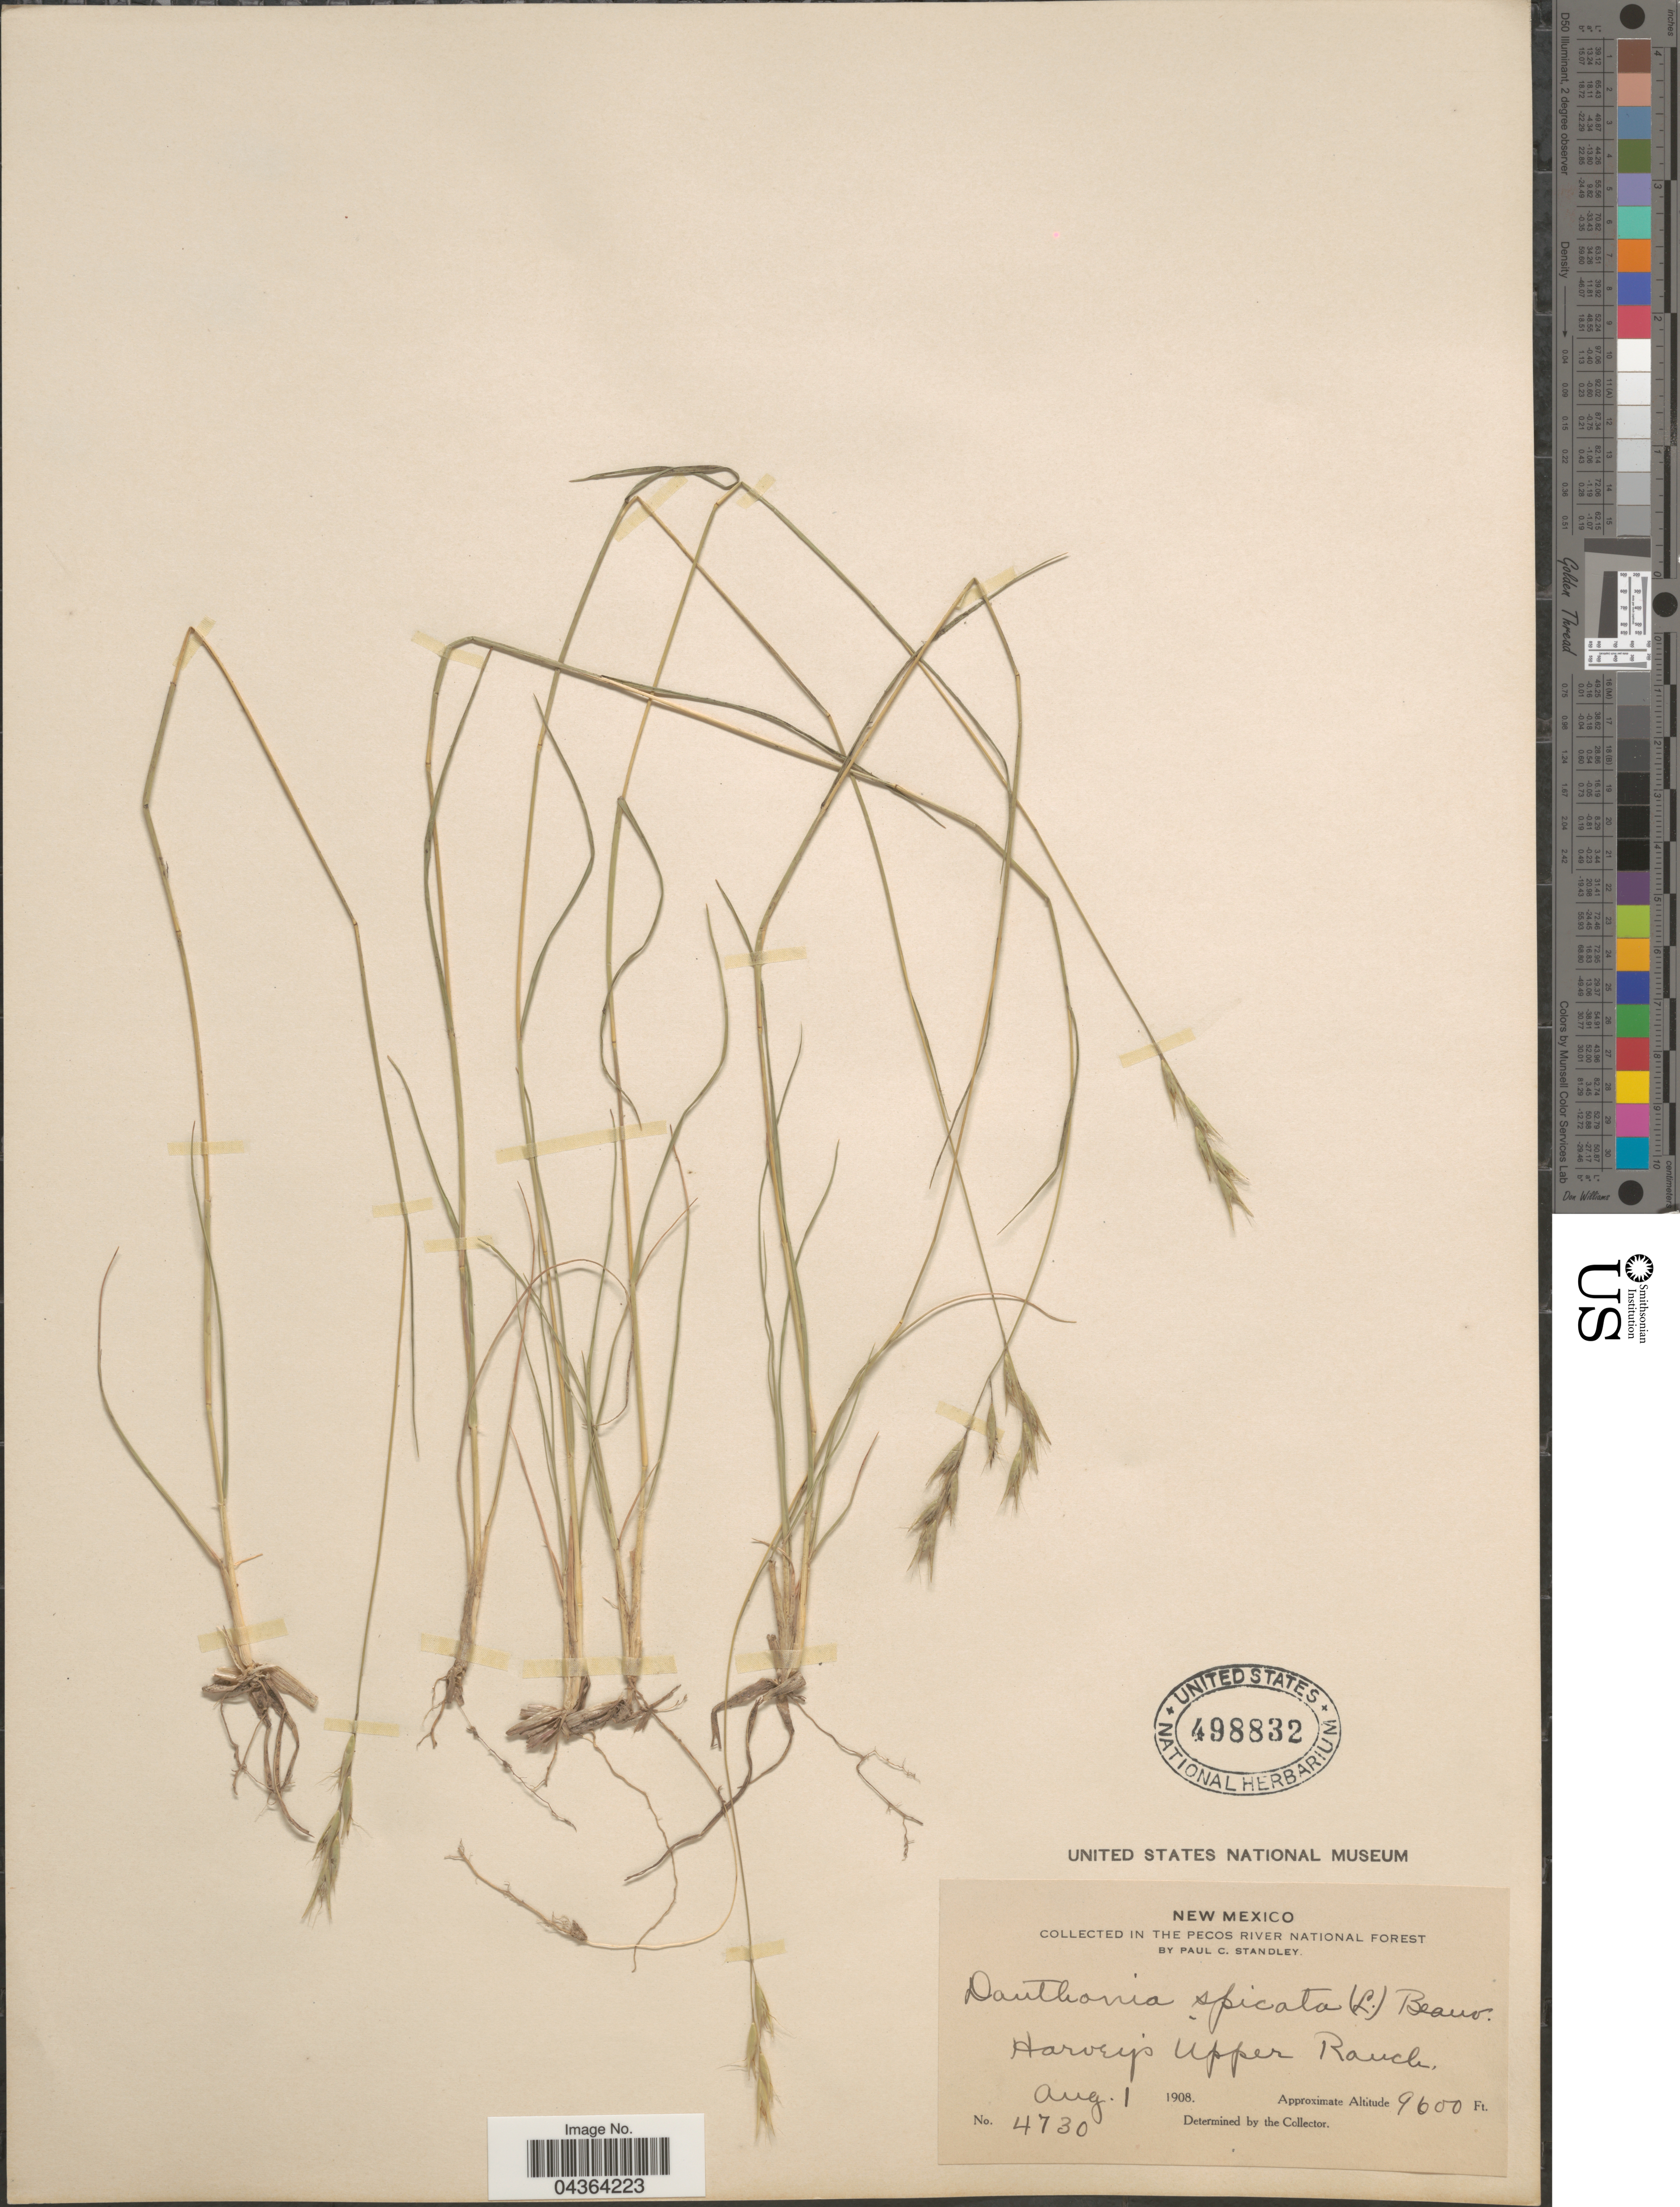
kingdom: Plantae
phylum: Tracheophyta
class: Liliopsida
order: Poales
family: Poaceae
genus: Danthonia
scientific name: Danthonia spicata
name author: (L.) P. Beauv. ex Roem. & Schult.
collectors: P. C. Standley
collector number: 4730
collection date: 1908-08-01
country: United States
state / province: New Mexico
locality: In the Pecos River National Forest. Harvey's Upper Ranch.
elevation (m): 2926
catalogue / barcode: US 498832